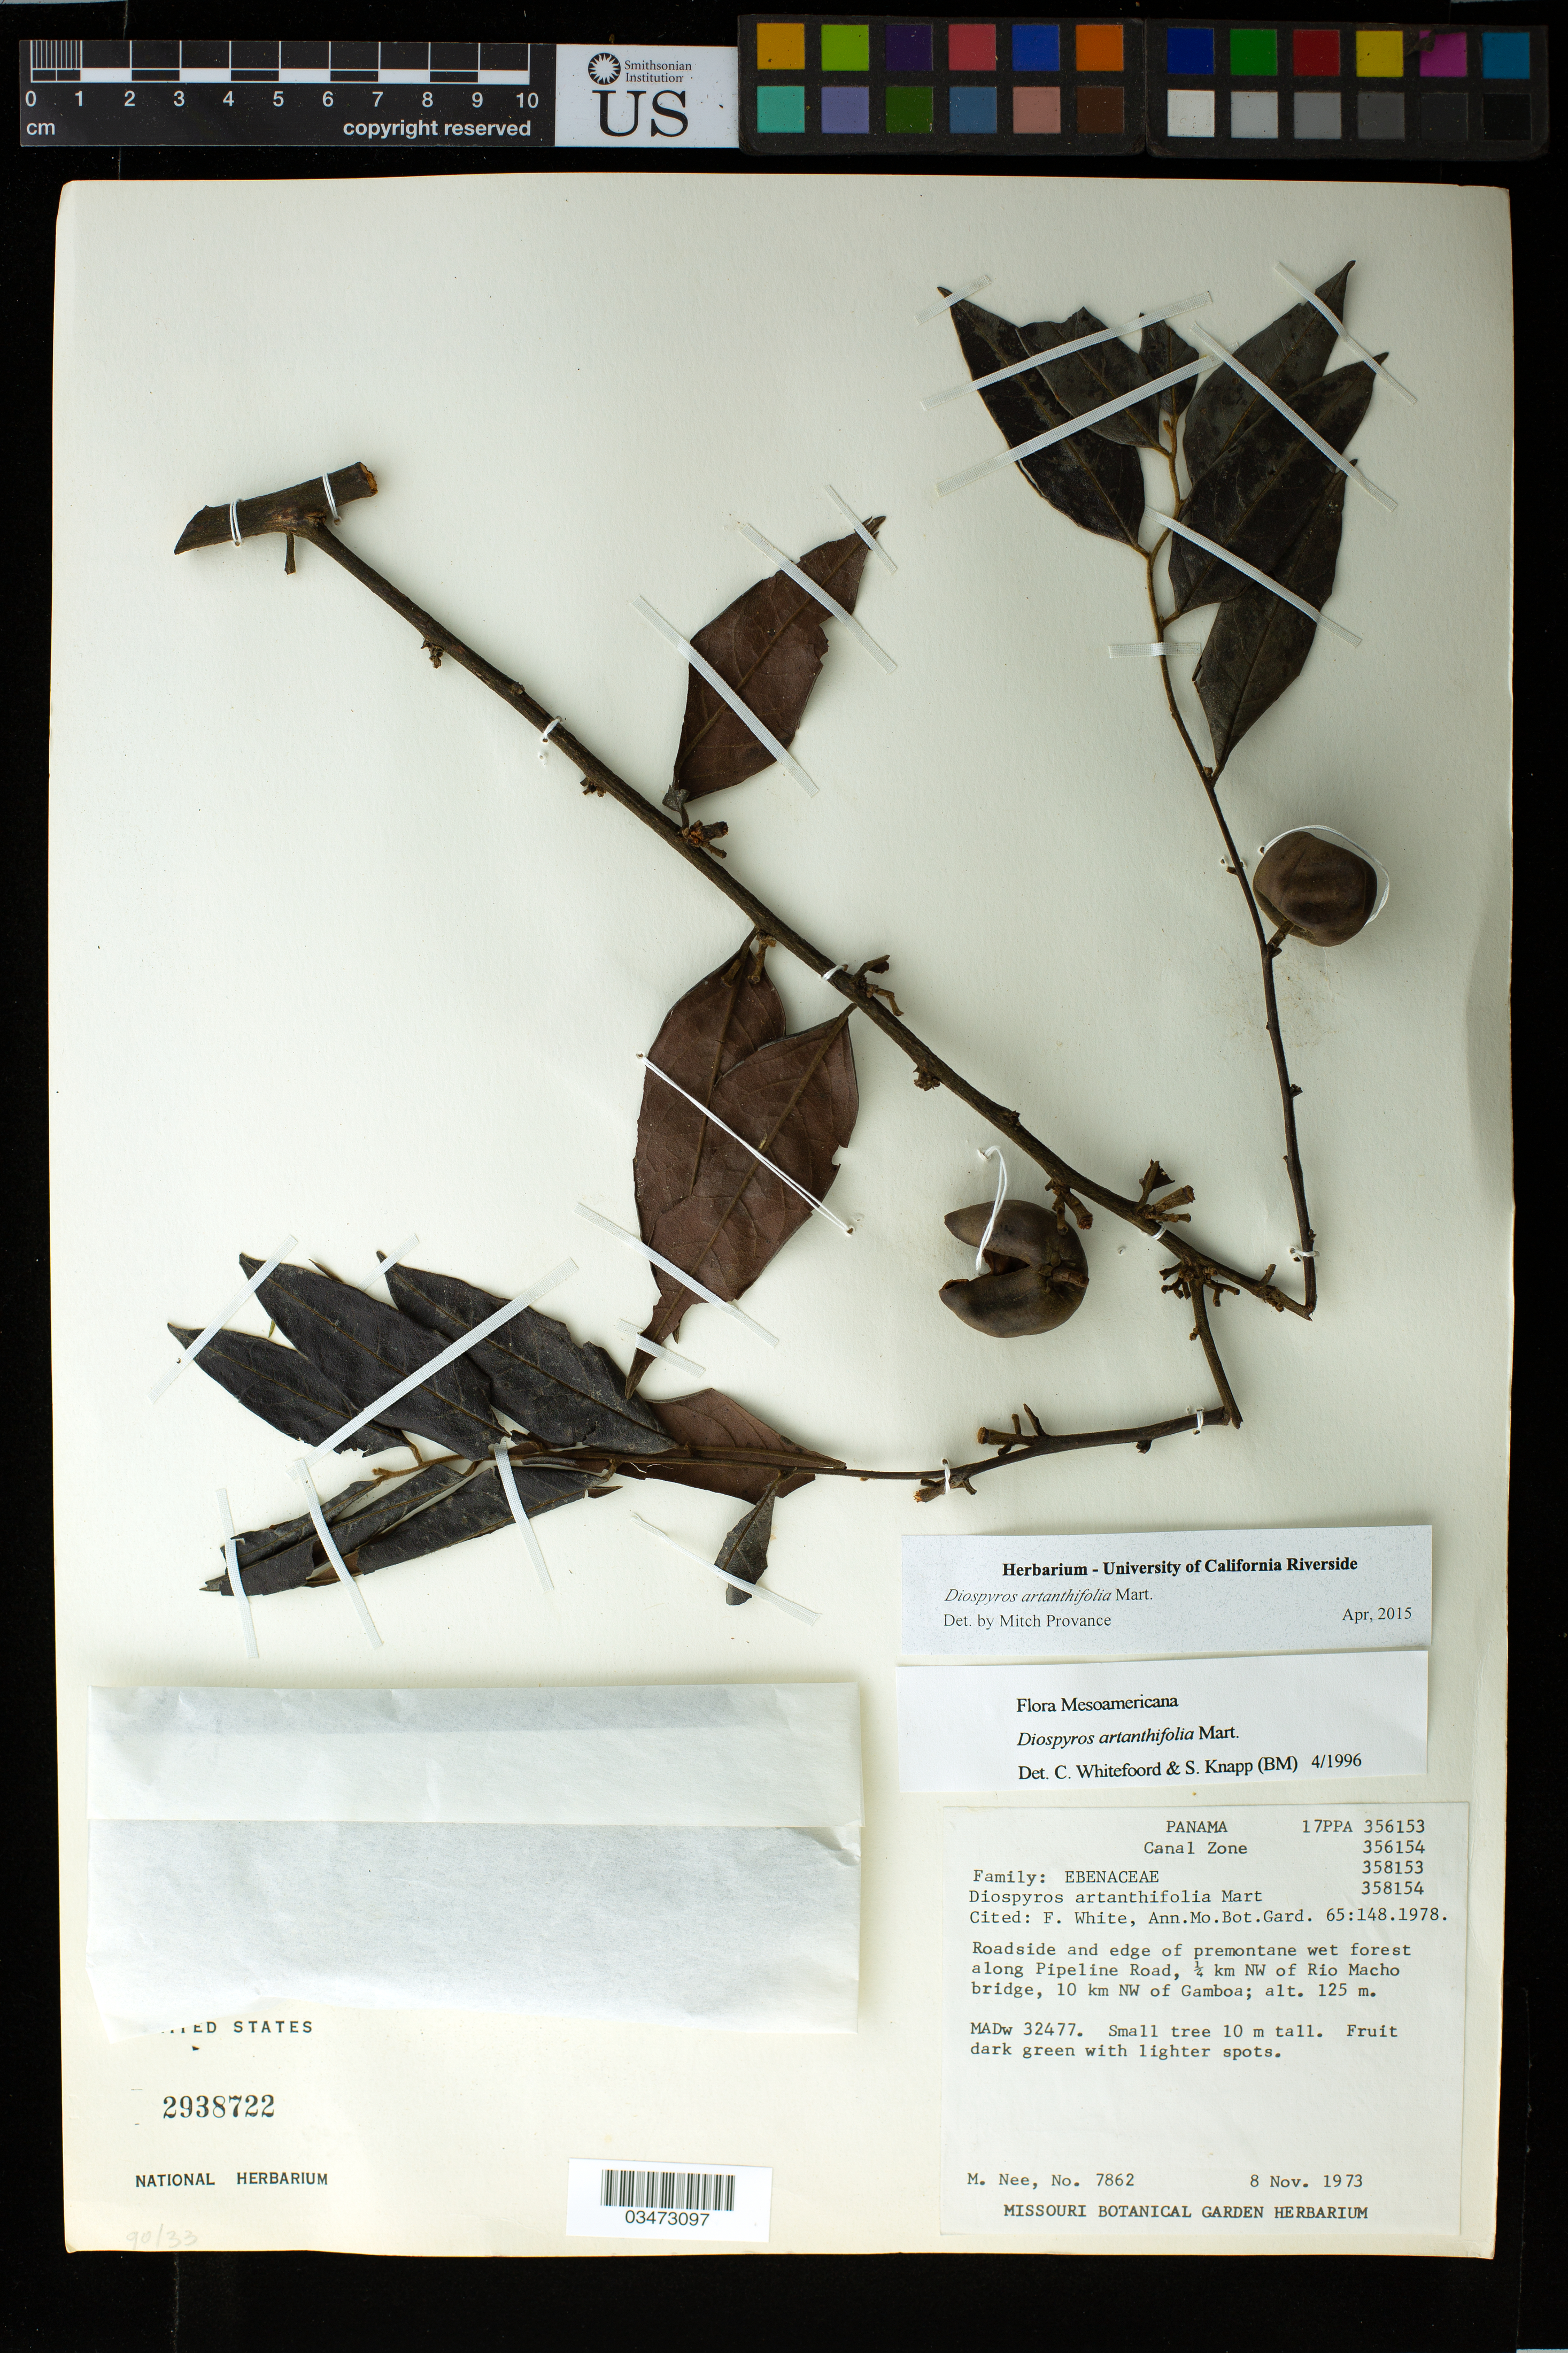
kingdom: Plantae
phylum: Tracheophyta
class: Magnoliopsida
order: Ericales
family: Ebenaceae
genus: Diospyros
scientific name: Diospyros artanthifolia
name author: Mart. ex Miq.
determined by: Provance, M. C.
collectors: M. Nee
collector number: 7862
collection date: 1973-11-08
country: Panama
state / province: Colón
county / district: Canal Zone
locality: Canal Zone. Roadside and edge of premontane wet forest along Pipeline Road, ¼ km NW of Rio Macho bridge, 10 km NW of Gamboa.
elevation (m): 125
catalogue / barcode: US 2938722